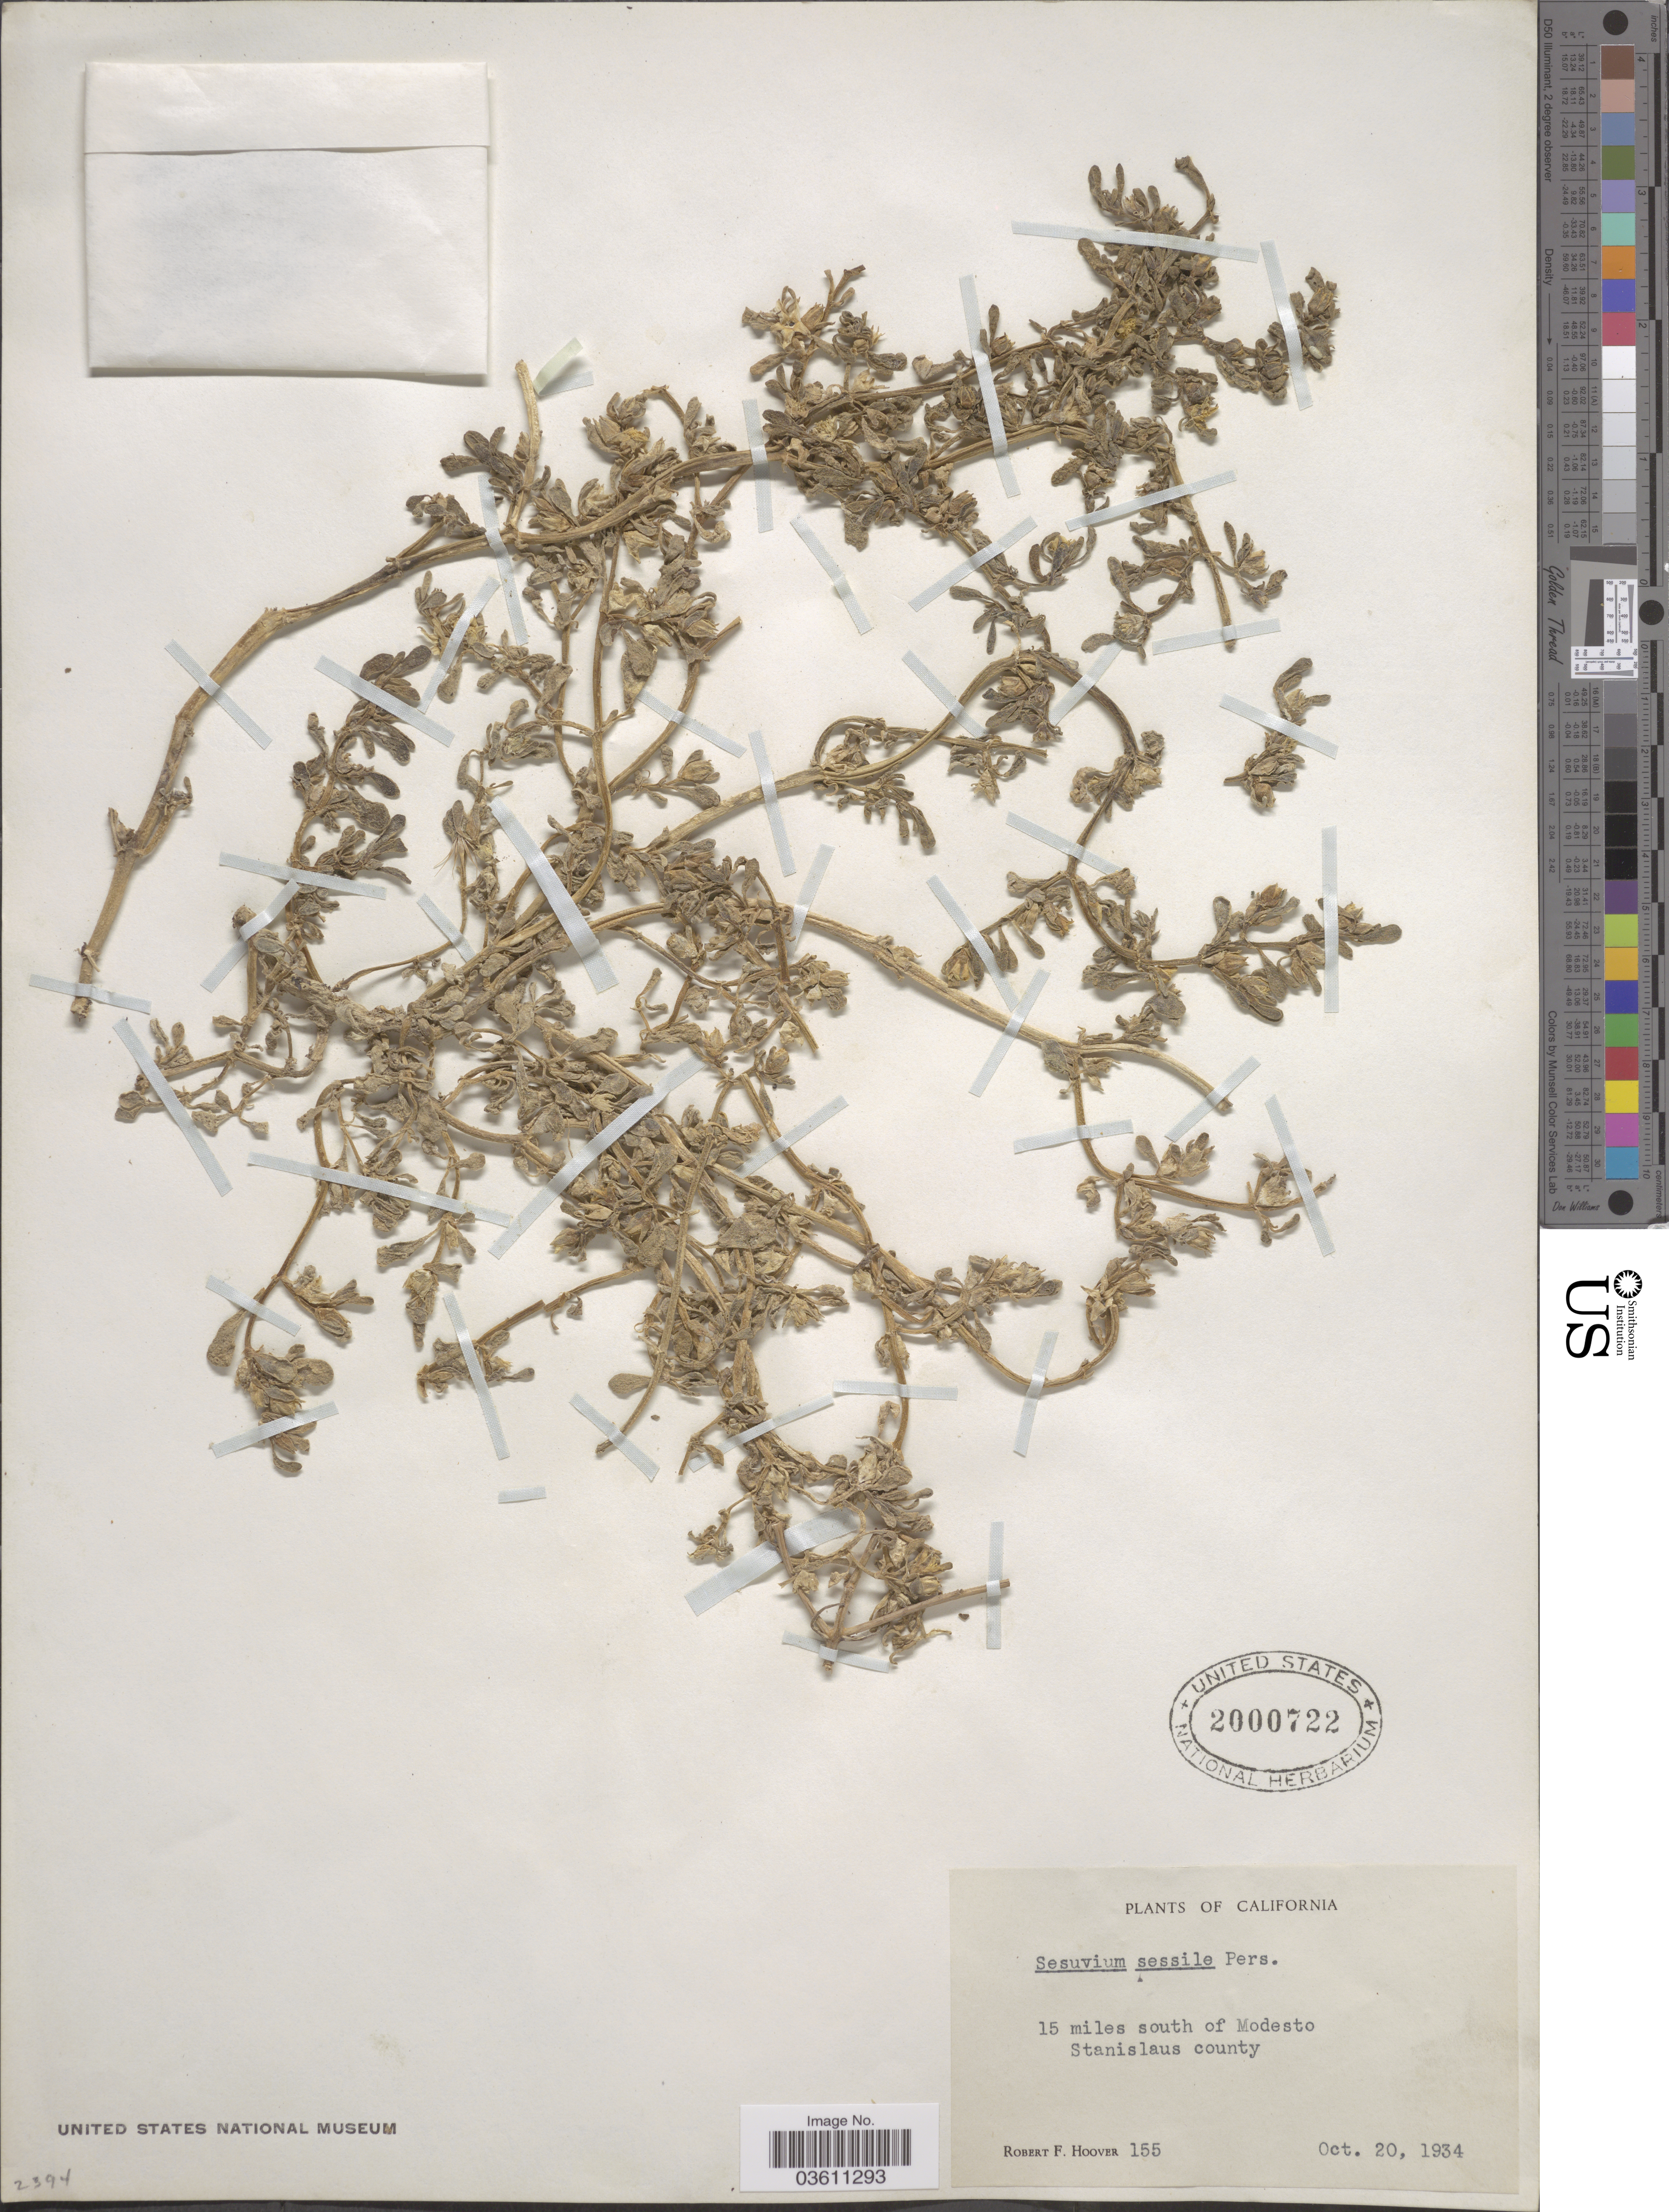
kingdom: Plantae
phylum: Tracheophyta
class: Magnoliopsida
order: Caryophyllales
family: Aizoaceae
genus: Sesuvium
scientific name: Sesuvium revolutifolium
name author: Ortega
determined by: Strong, Mark T., (BOT), Smithsonian Institution - National Museum of Natural History (UNITED STATES)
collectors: R. F. Hoover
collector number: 155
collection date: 1934-10-20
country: United States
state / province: California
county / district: Stanislaus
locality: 15 miles south of Modesto, Stanislaus county.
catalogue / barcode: US 2000722